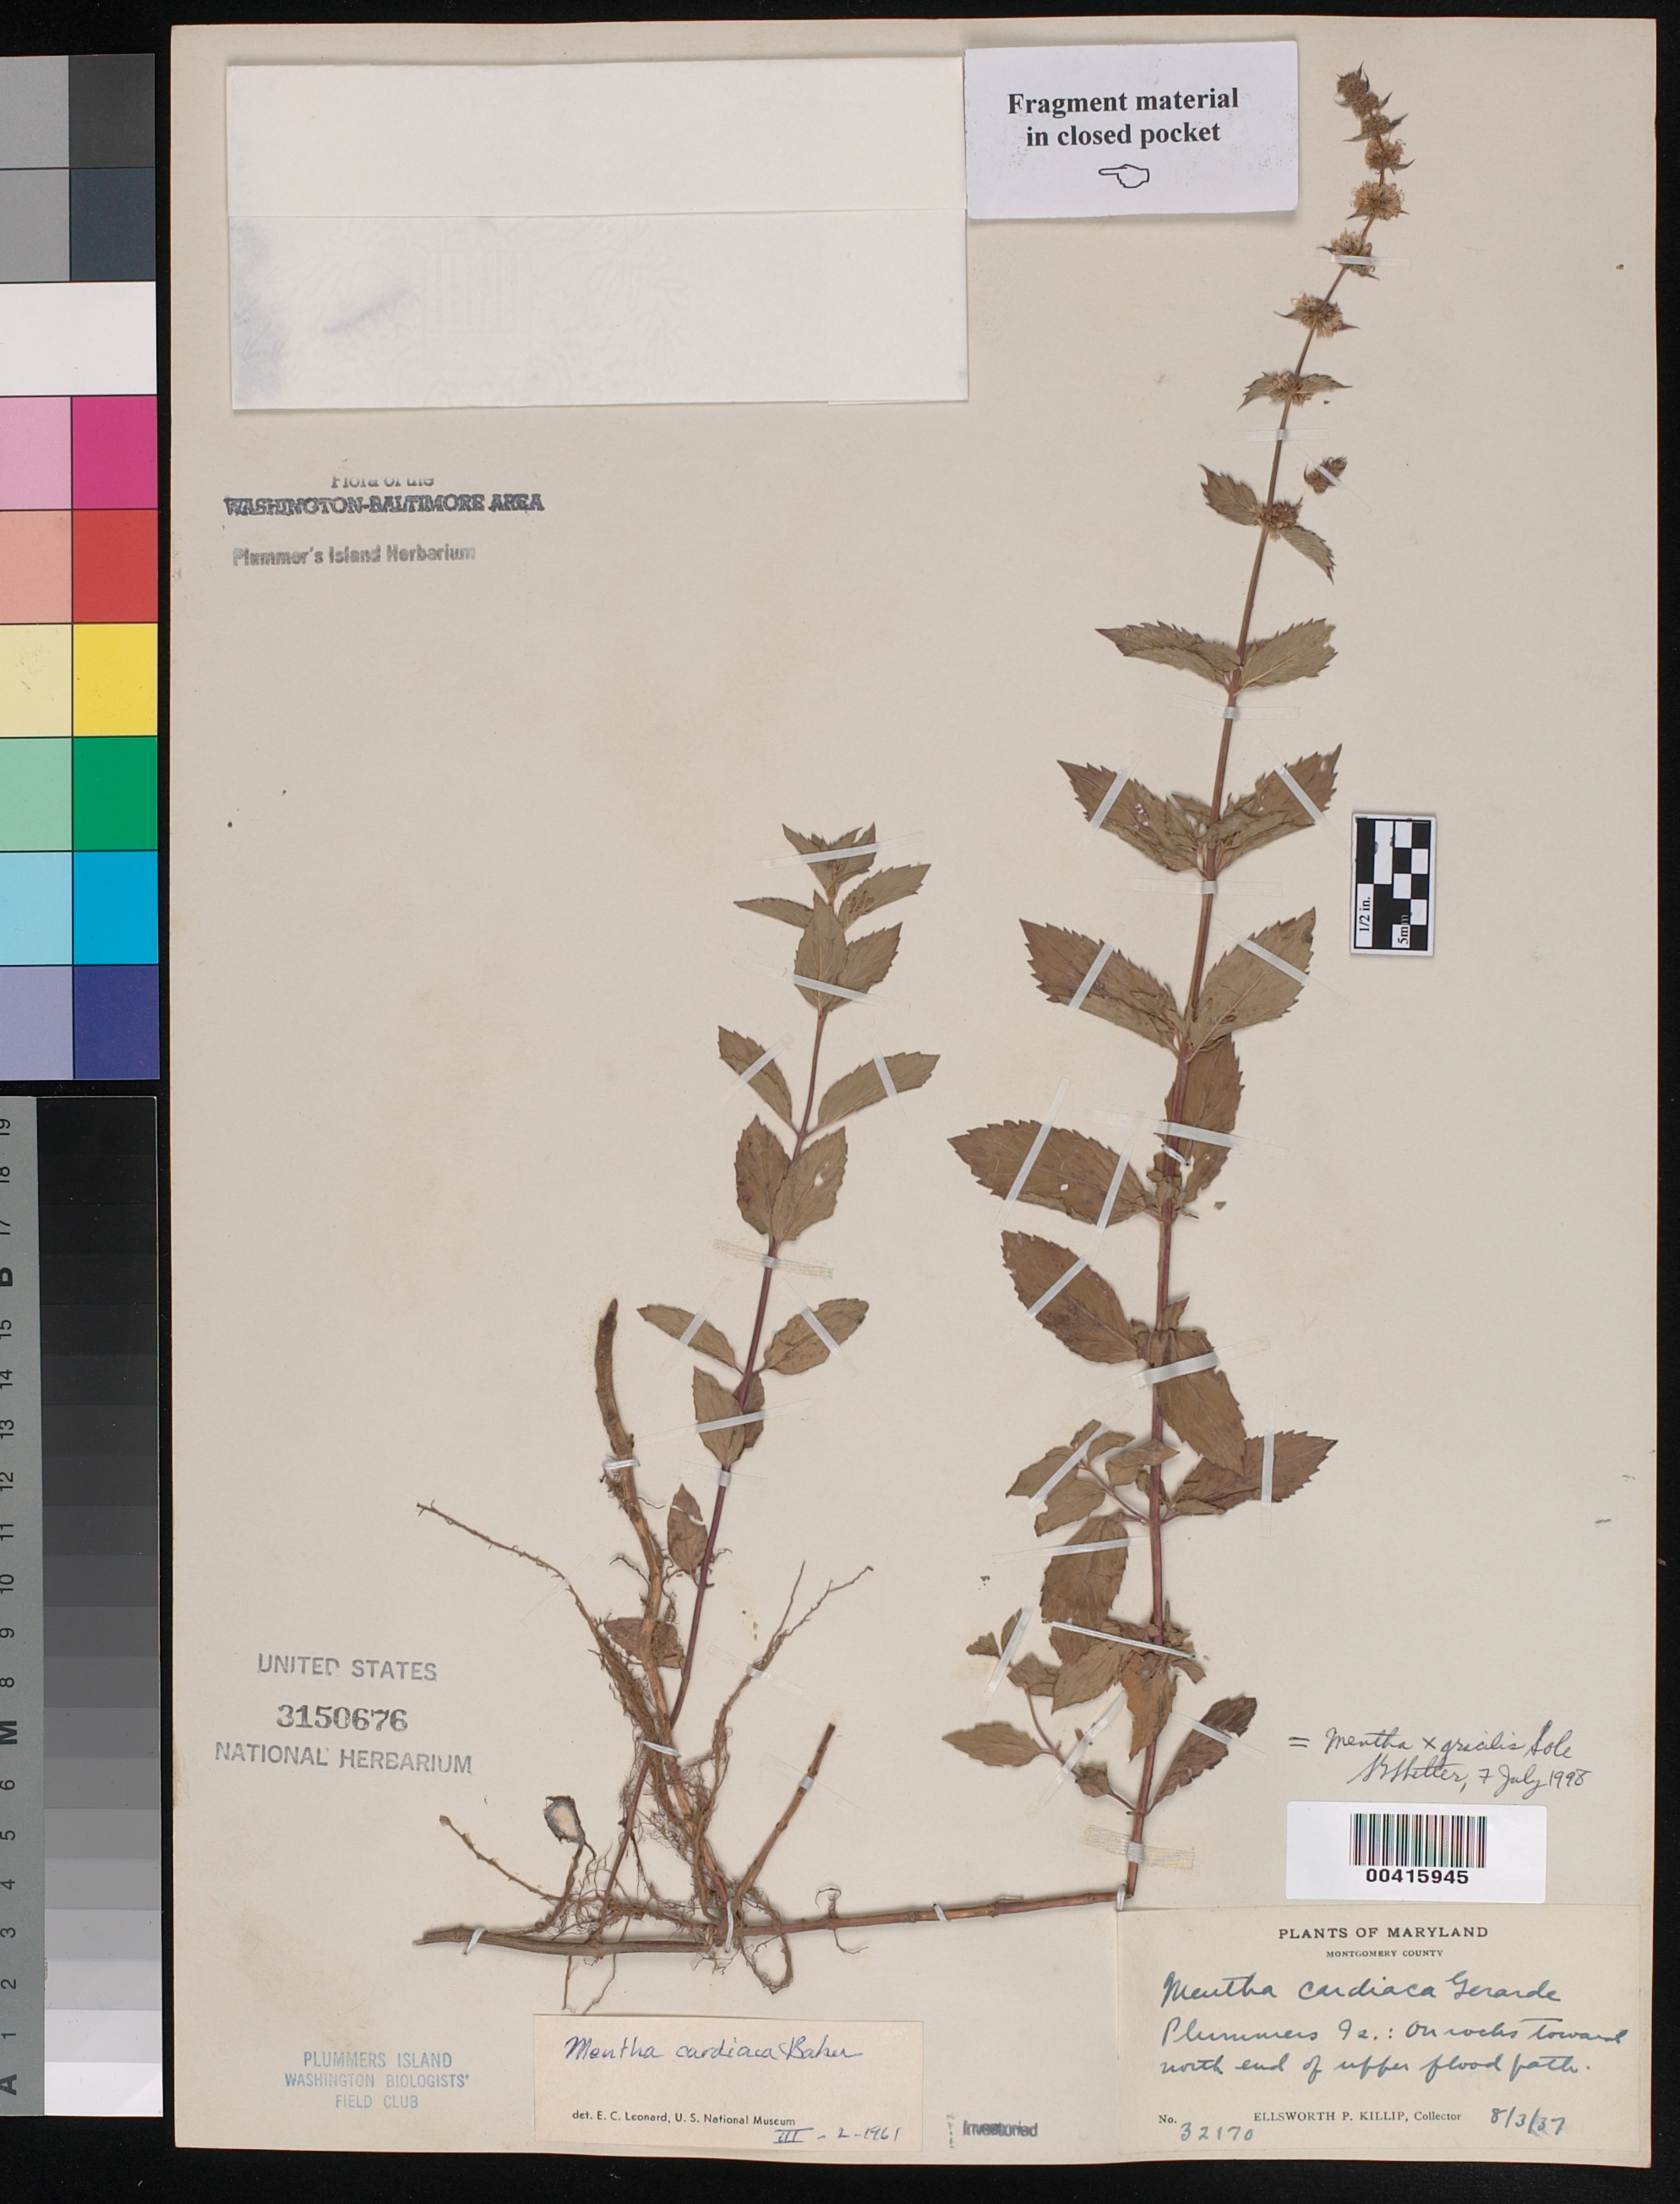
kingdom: Plantae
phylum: Tracheophyta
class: Magnoliopsida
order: Lamiales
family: Lamiaceae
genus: Mentha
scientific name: Mentha x gracilis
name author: Sole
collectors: E. P. Killip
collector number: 32170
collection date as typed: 03 Aug 1937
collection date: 1937-08-03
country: United States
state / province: Maryland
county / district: Montgomery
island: Plummers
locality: Plummer's Island; on rocks toward north end of upper flood path Plummers Island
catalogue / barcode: US 3150676